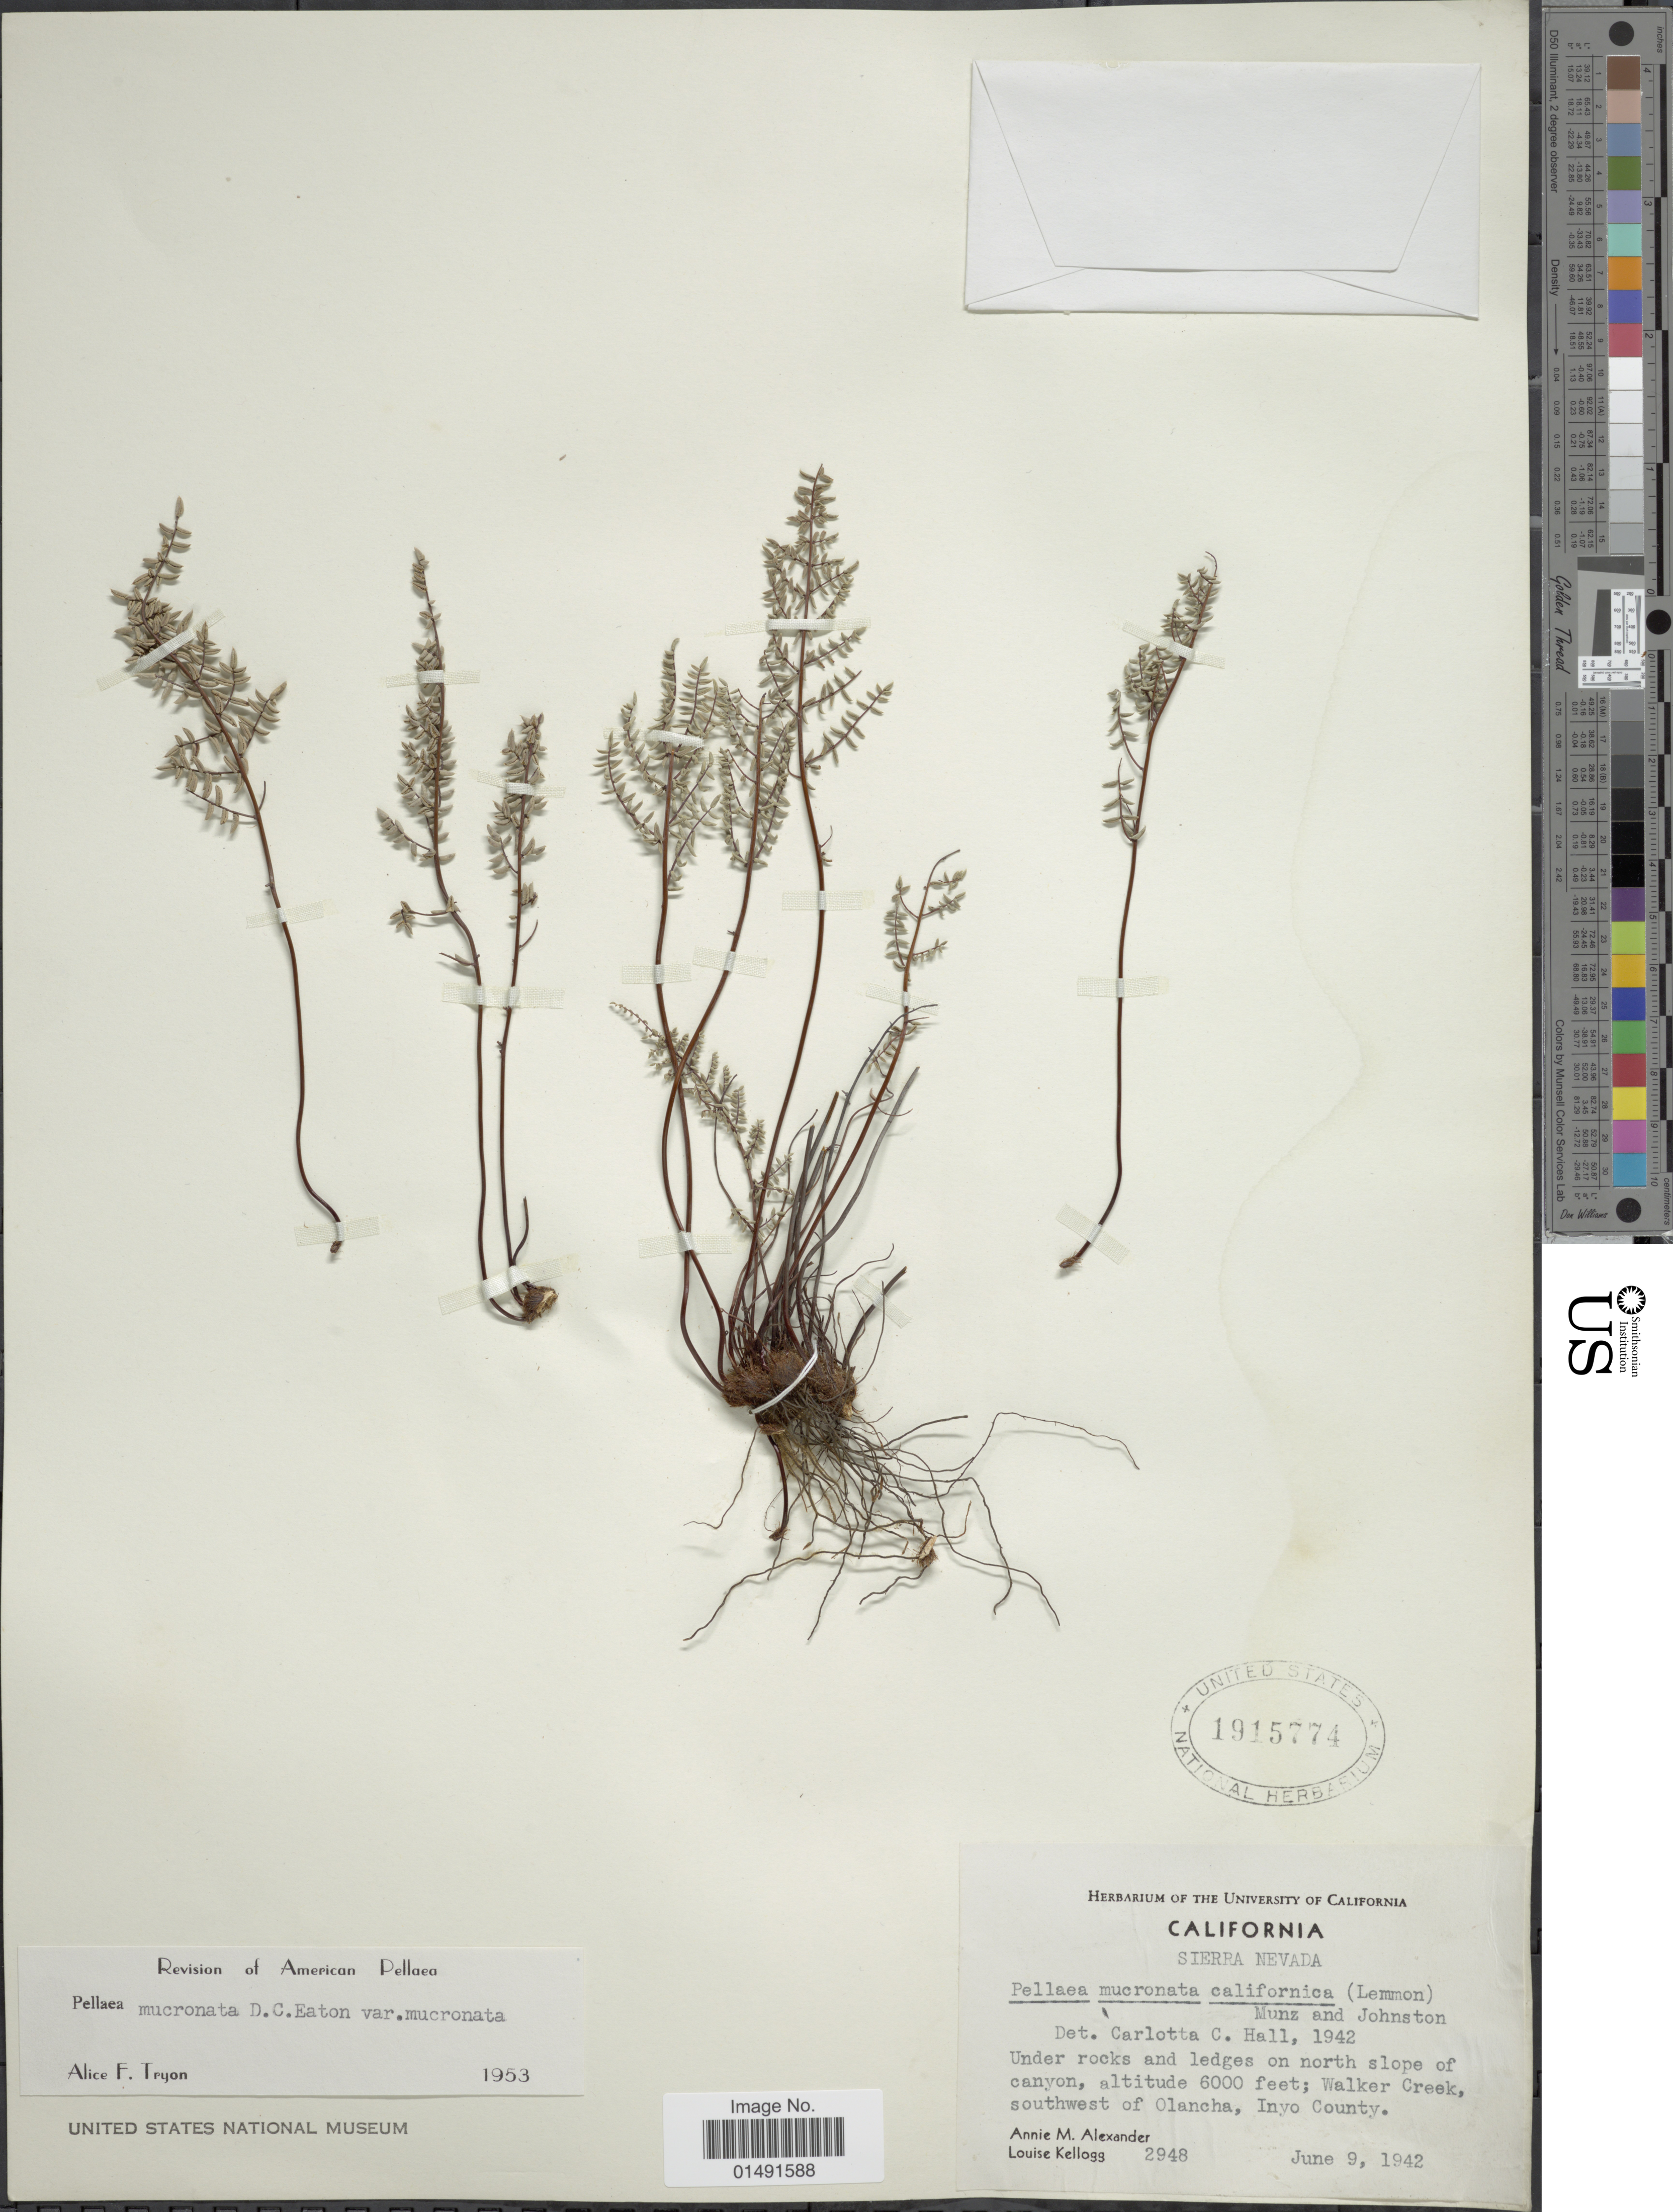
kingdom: Plantae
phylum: Tracheophyta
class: Polypodiopsida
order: Polypodiales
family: Pteridaceae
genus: Pellaea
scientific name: Pellaea mucronata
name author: (D.C. Eaton) D.C. Eaton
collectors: A. M. Alexander & L. Kellogg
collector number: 2948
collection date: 1942-06-09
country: United States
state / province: California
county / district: Inyo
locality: Sierra Nevada, Under rocks and ledges on north slope of canyon, Walker Creek, southwest of Olancha, Inyo County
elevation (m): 1829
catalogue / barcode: US 1915774